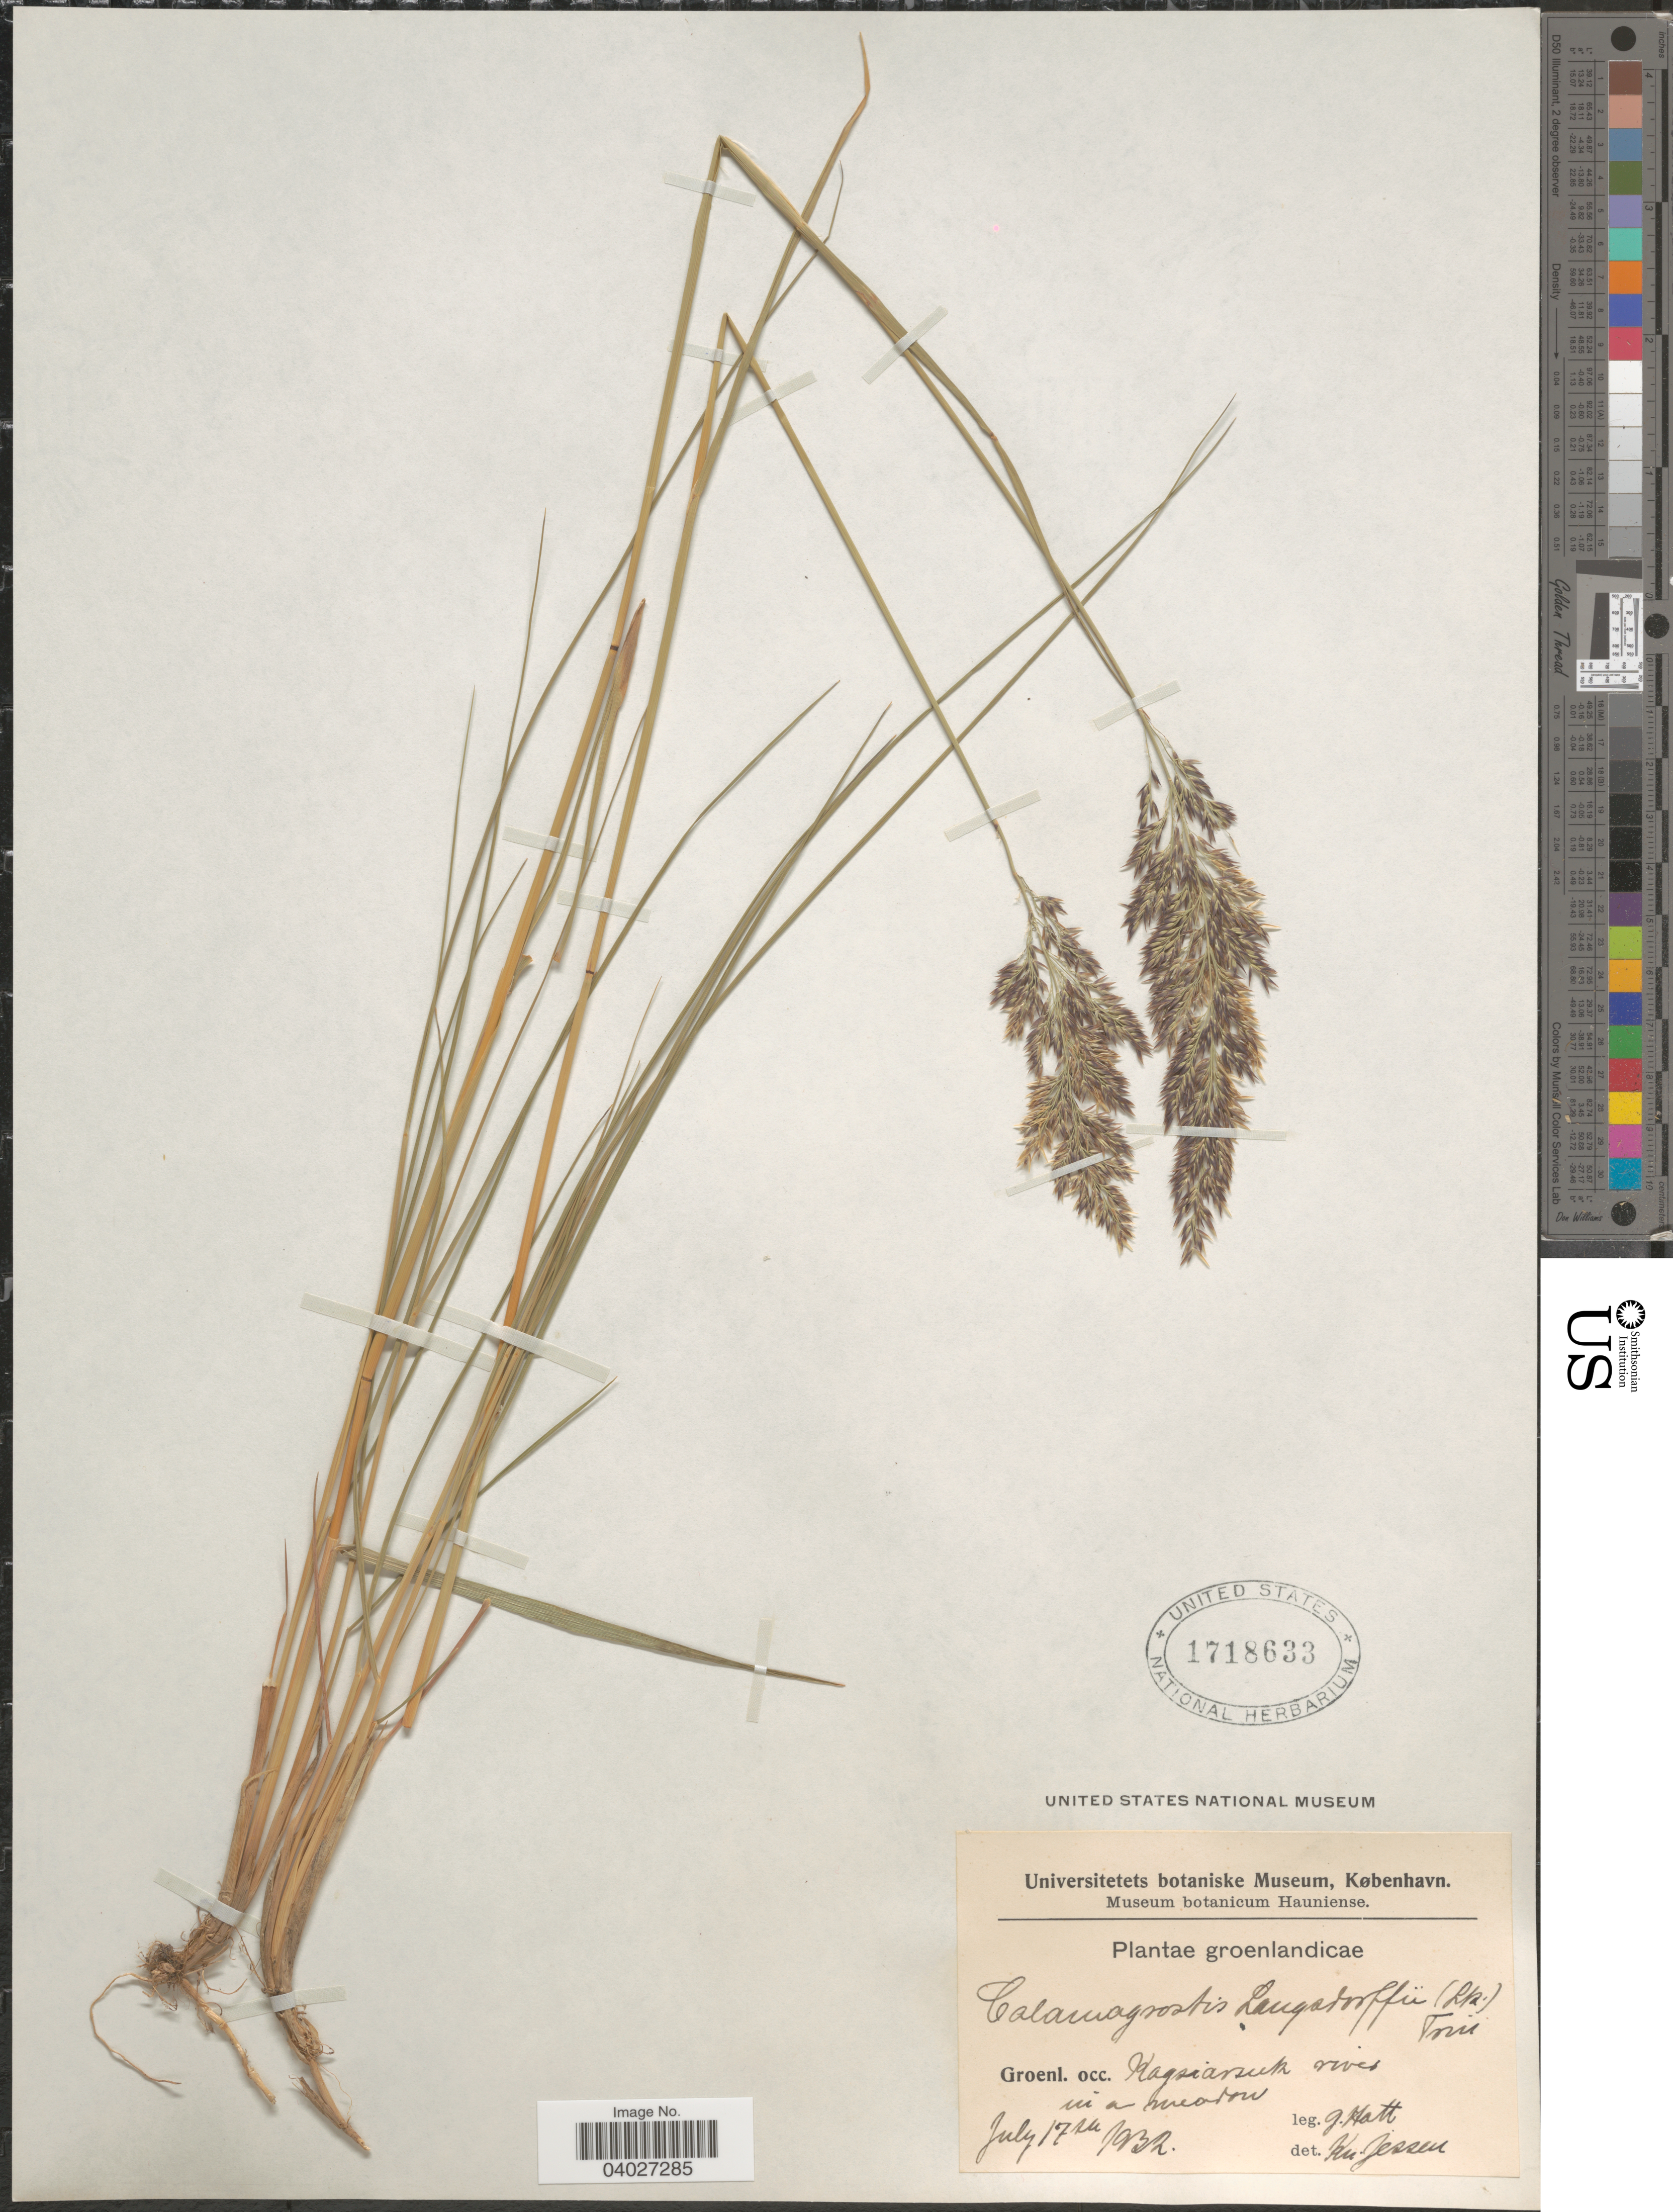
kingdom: Plantae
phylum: Tracheophyta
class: Liliopsida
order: Poales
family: Poaceae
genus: Calamagrostis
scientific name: Calamagrostis canadensis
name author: (Michx.) P. Beauv.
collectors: G. Hatt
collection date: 1932-07-17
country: Greenland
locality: Groenlandicae. Groenl. occ. Kagsiarsuk river in a meadow.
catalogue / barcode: US 1718633